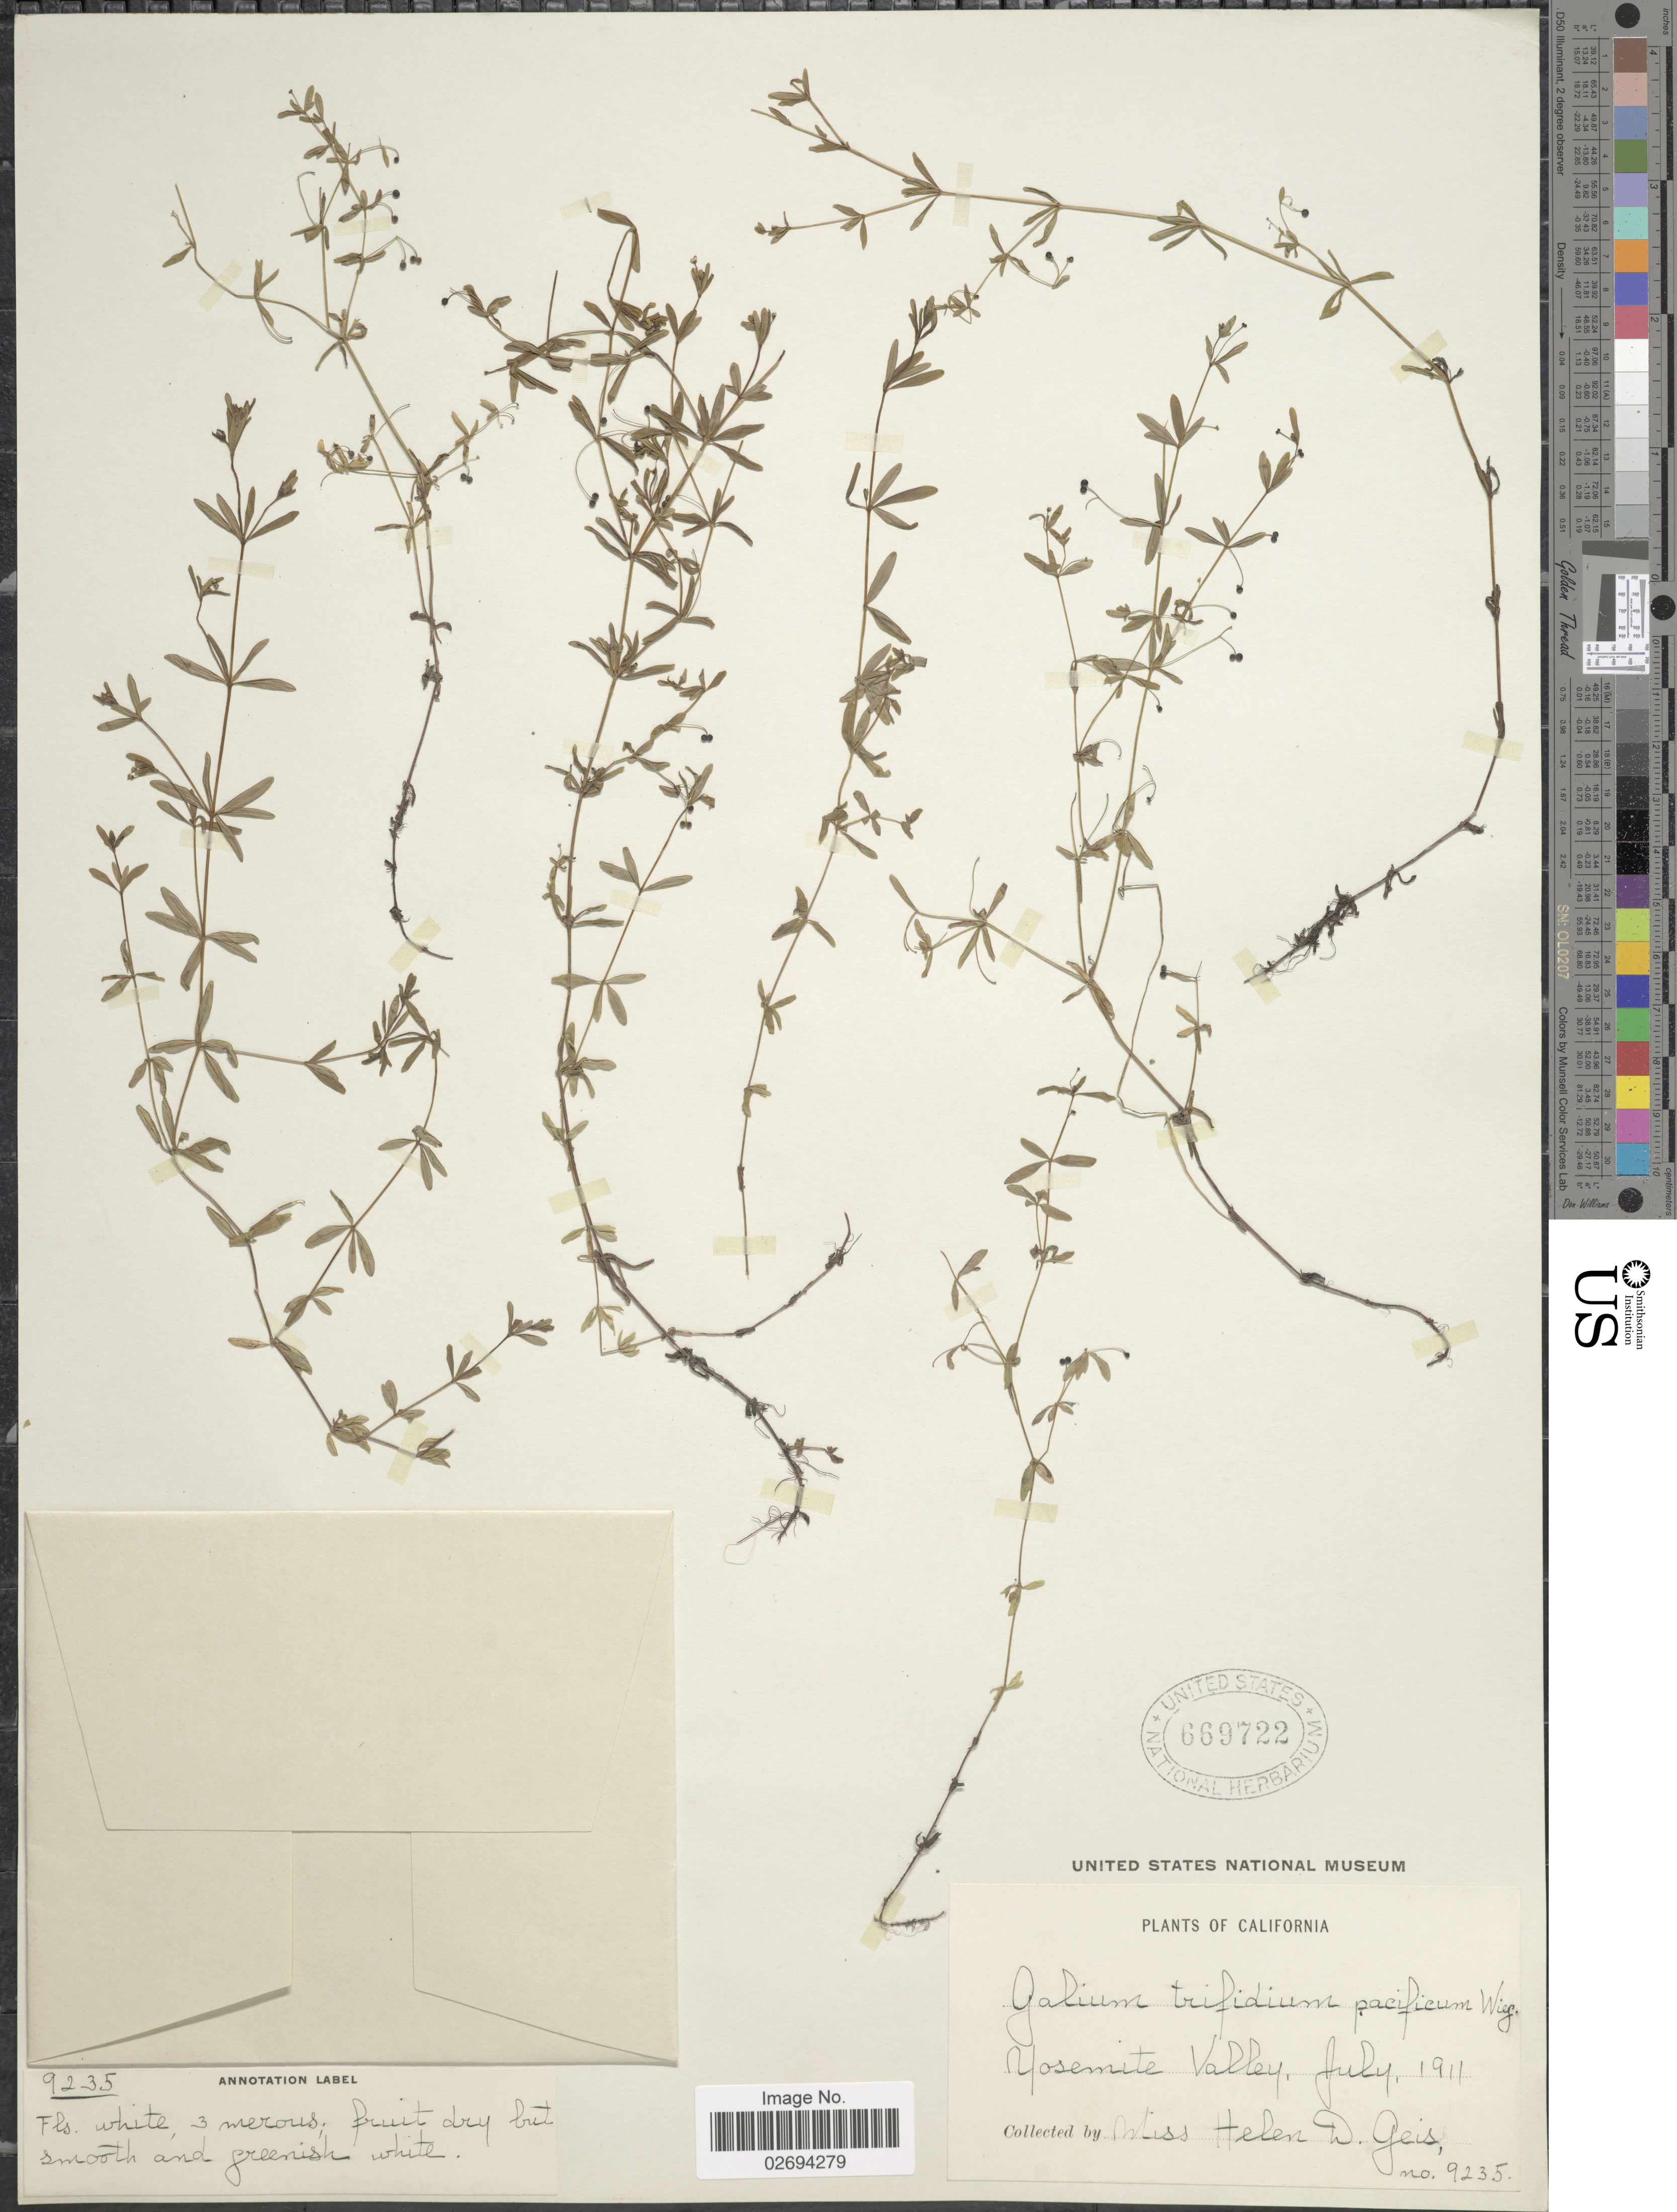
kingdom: Plantae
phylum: Tracheophyta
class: Magnoliopsida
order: Gentianales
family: Rubiaceae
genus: Galium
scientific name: Galium trifidum var. pacificum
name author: Wiegand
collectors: H. Geis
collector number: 9235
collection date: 1911-07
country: United States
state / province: California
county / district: Mariposa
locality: Yosemite Valley.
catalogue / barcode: US 669722